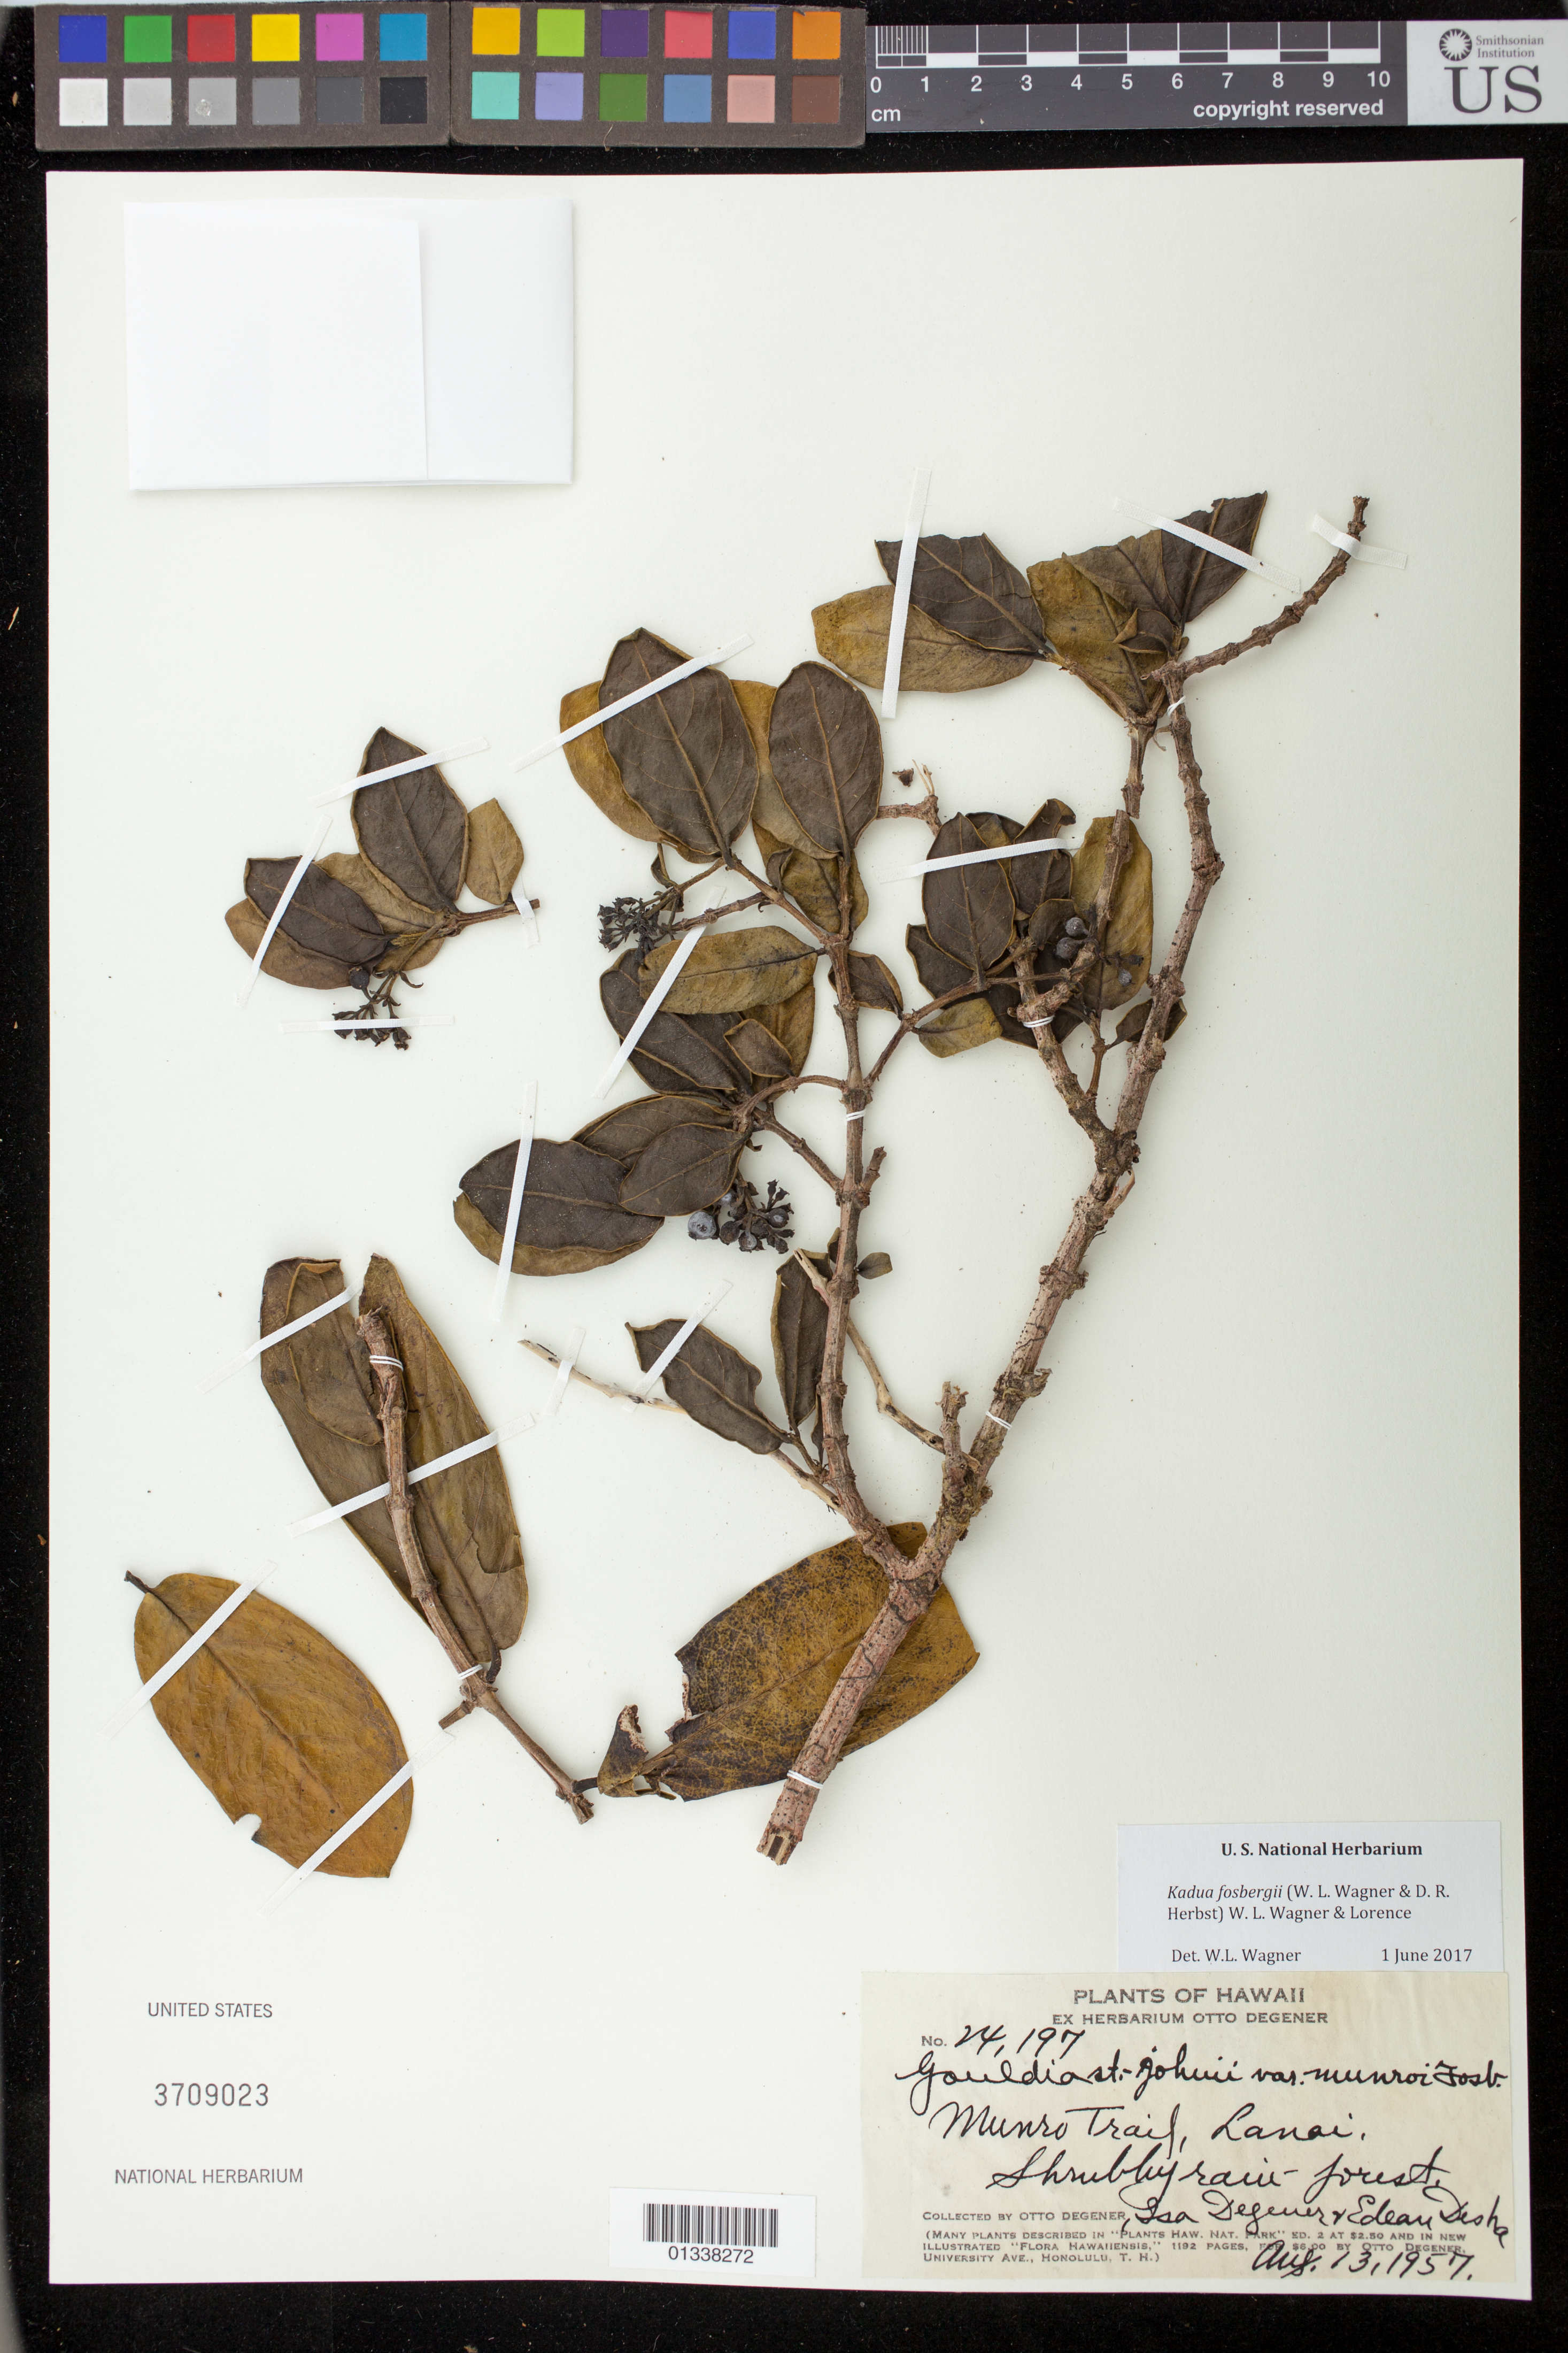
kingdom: Plantae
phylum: Tracheophyta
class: Magnoliopsida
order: Gentianales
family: Rubiaceae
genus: Kadua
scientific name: Kadua affinis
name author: DC.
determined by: Wagner, W. L., (BOT), Smithsonian Institution - National Museum of Natural History (UNITED STATES)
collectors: O. Degener, I. Degener & E. Desha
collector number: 24197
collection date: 1957-08-13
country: United States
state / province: Hawaii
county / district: Maui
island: Lana'i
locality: Munro Trail, Lanai.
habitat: Shrubby rain-forest.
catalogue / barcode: US 3709023